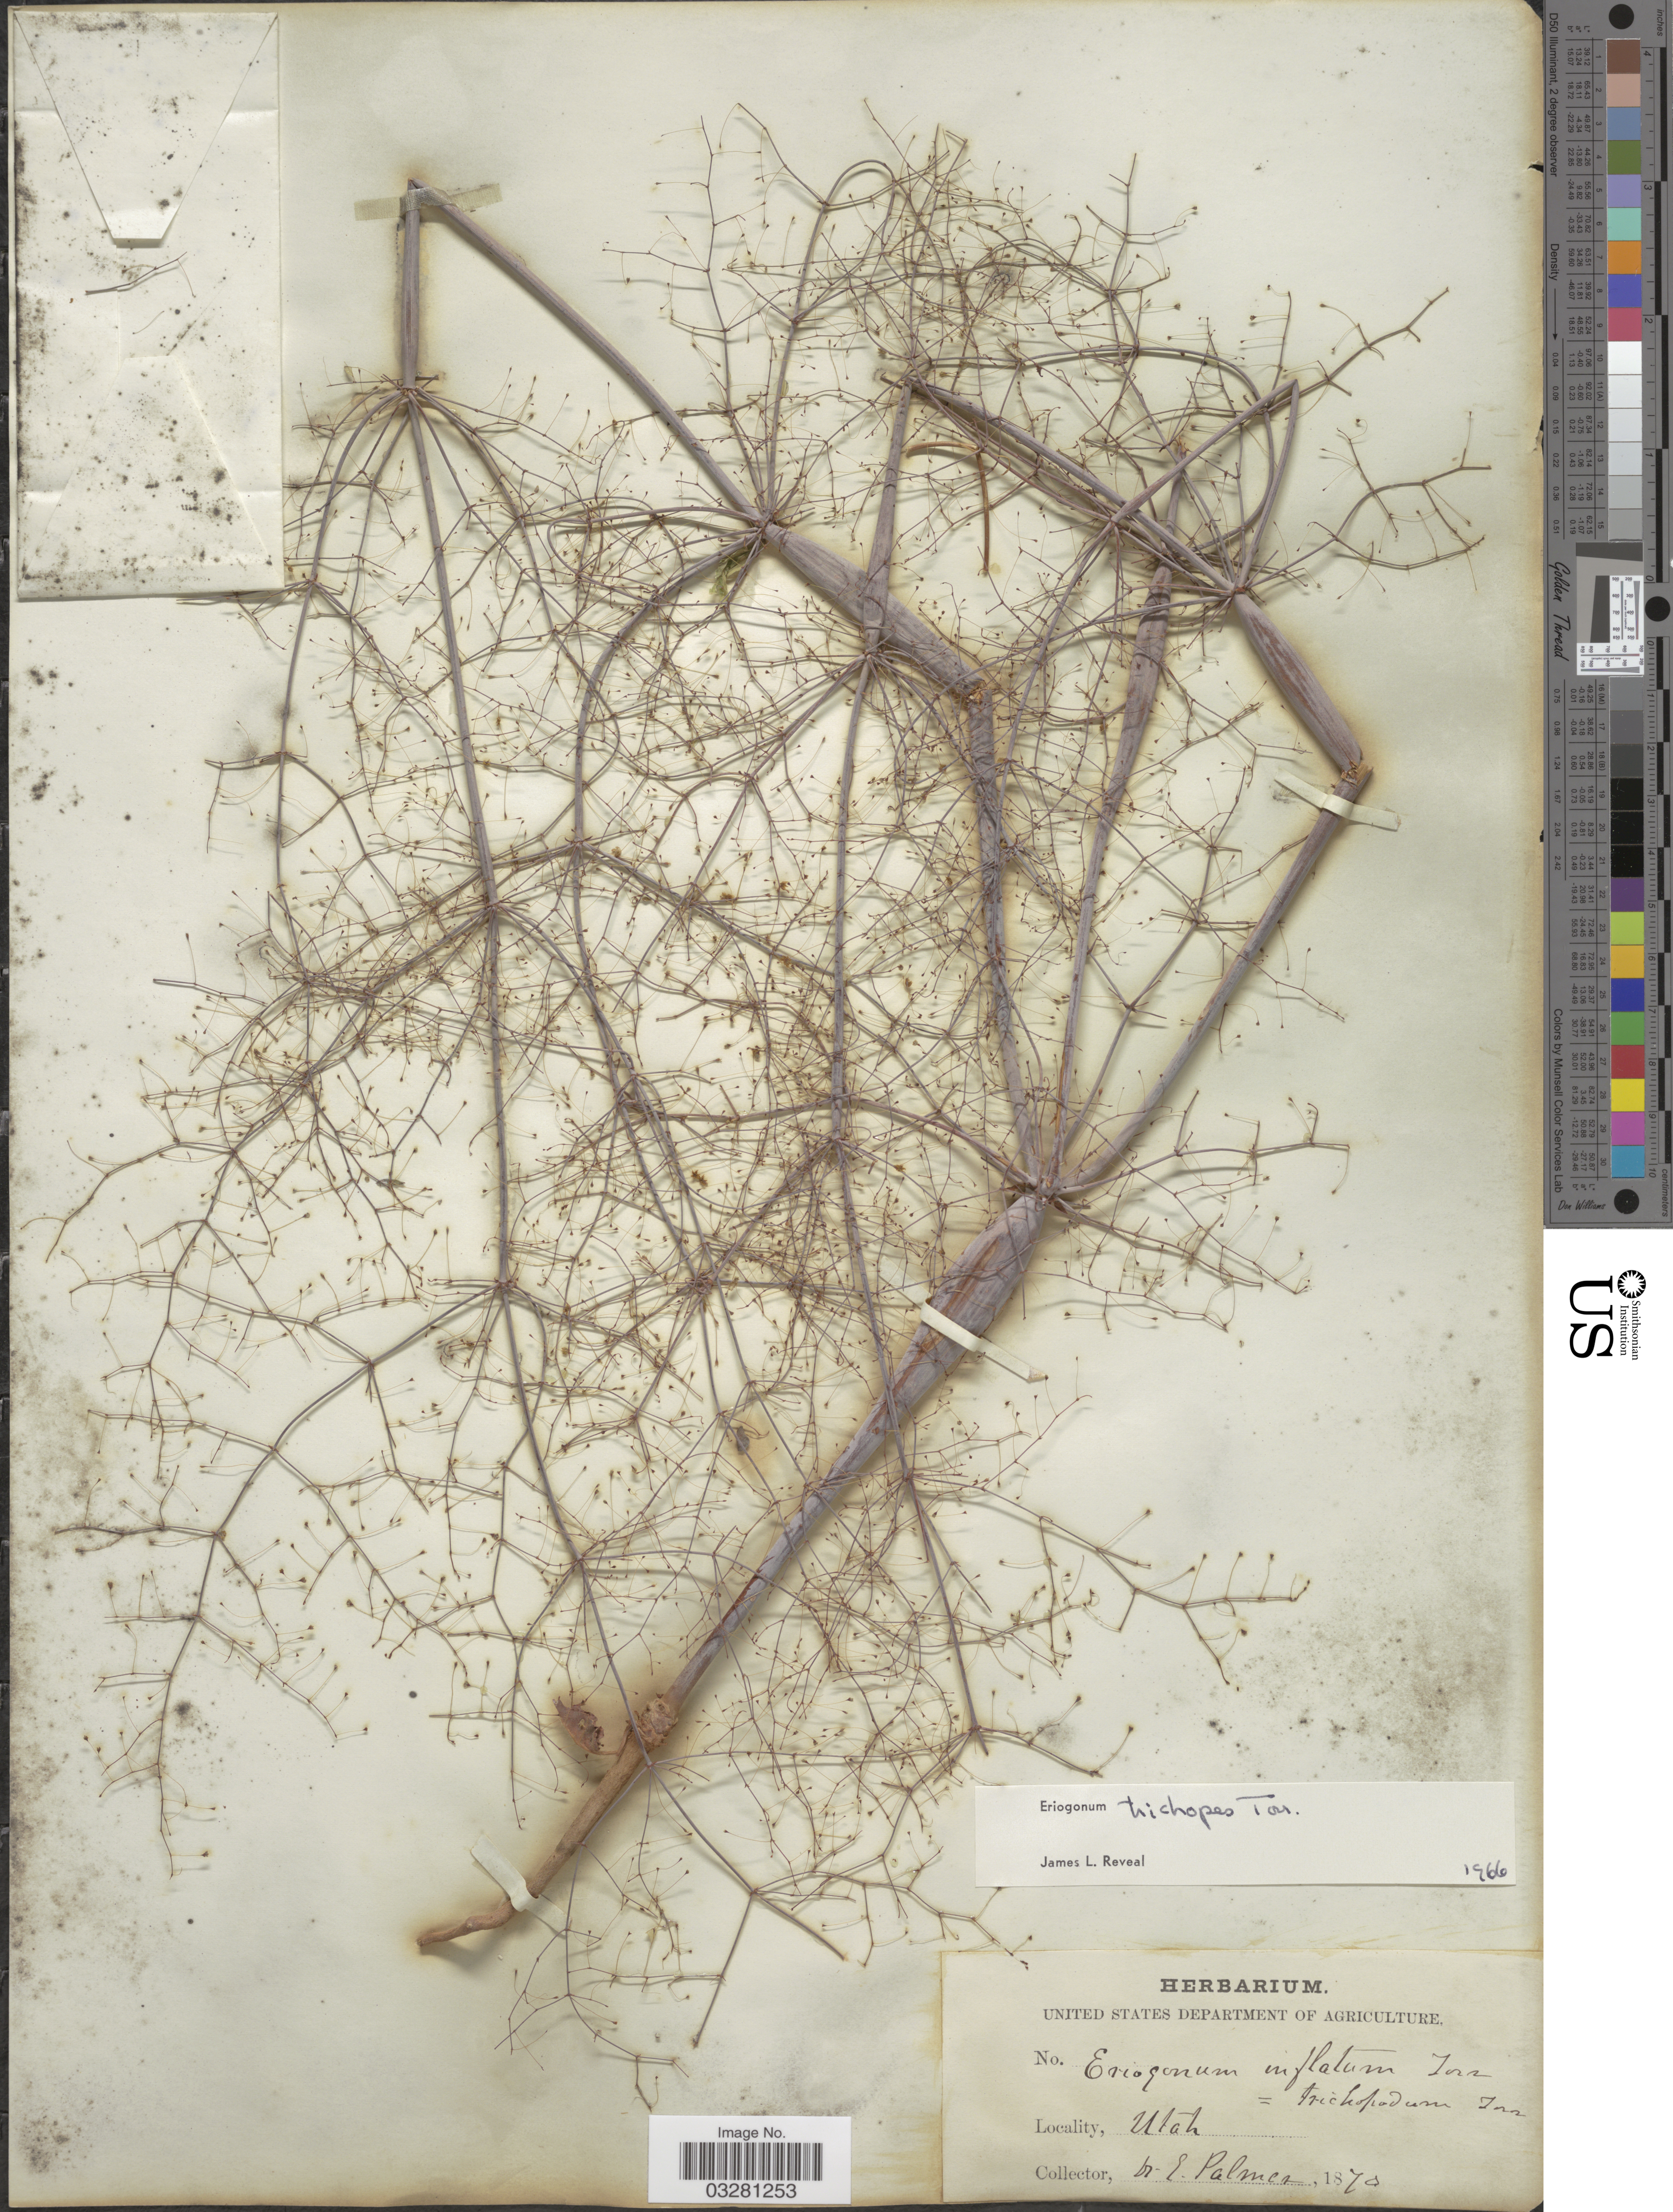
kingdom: Plantae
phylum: Tracheophyta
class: Magnoliopsida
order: Caryophyllales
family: Polygonaceae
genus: Eriogonum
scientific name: Eriogonum trichopes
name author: Torr.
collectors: E. Palmer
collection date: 1870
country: United States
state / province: Utah